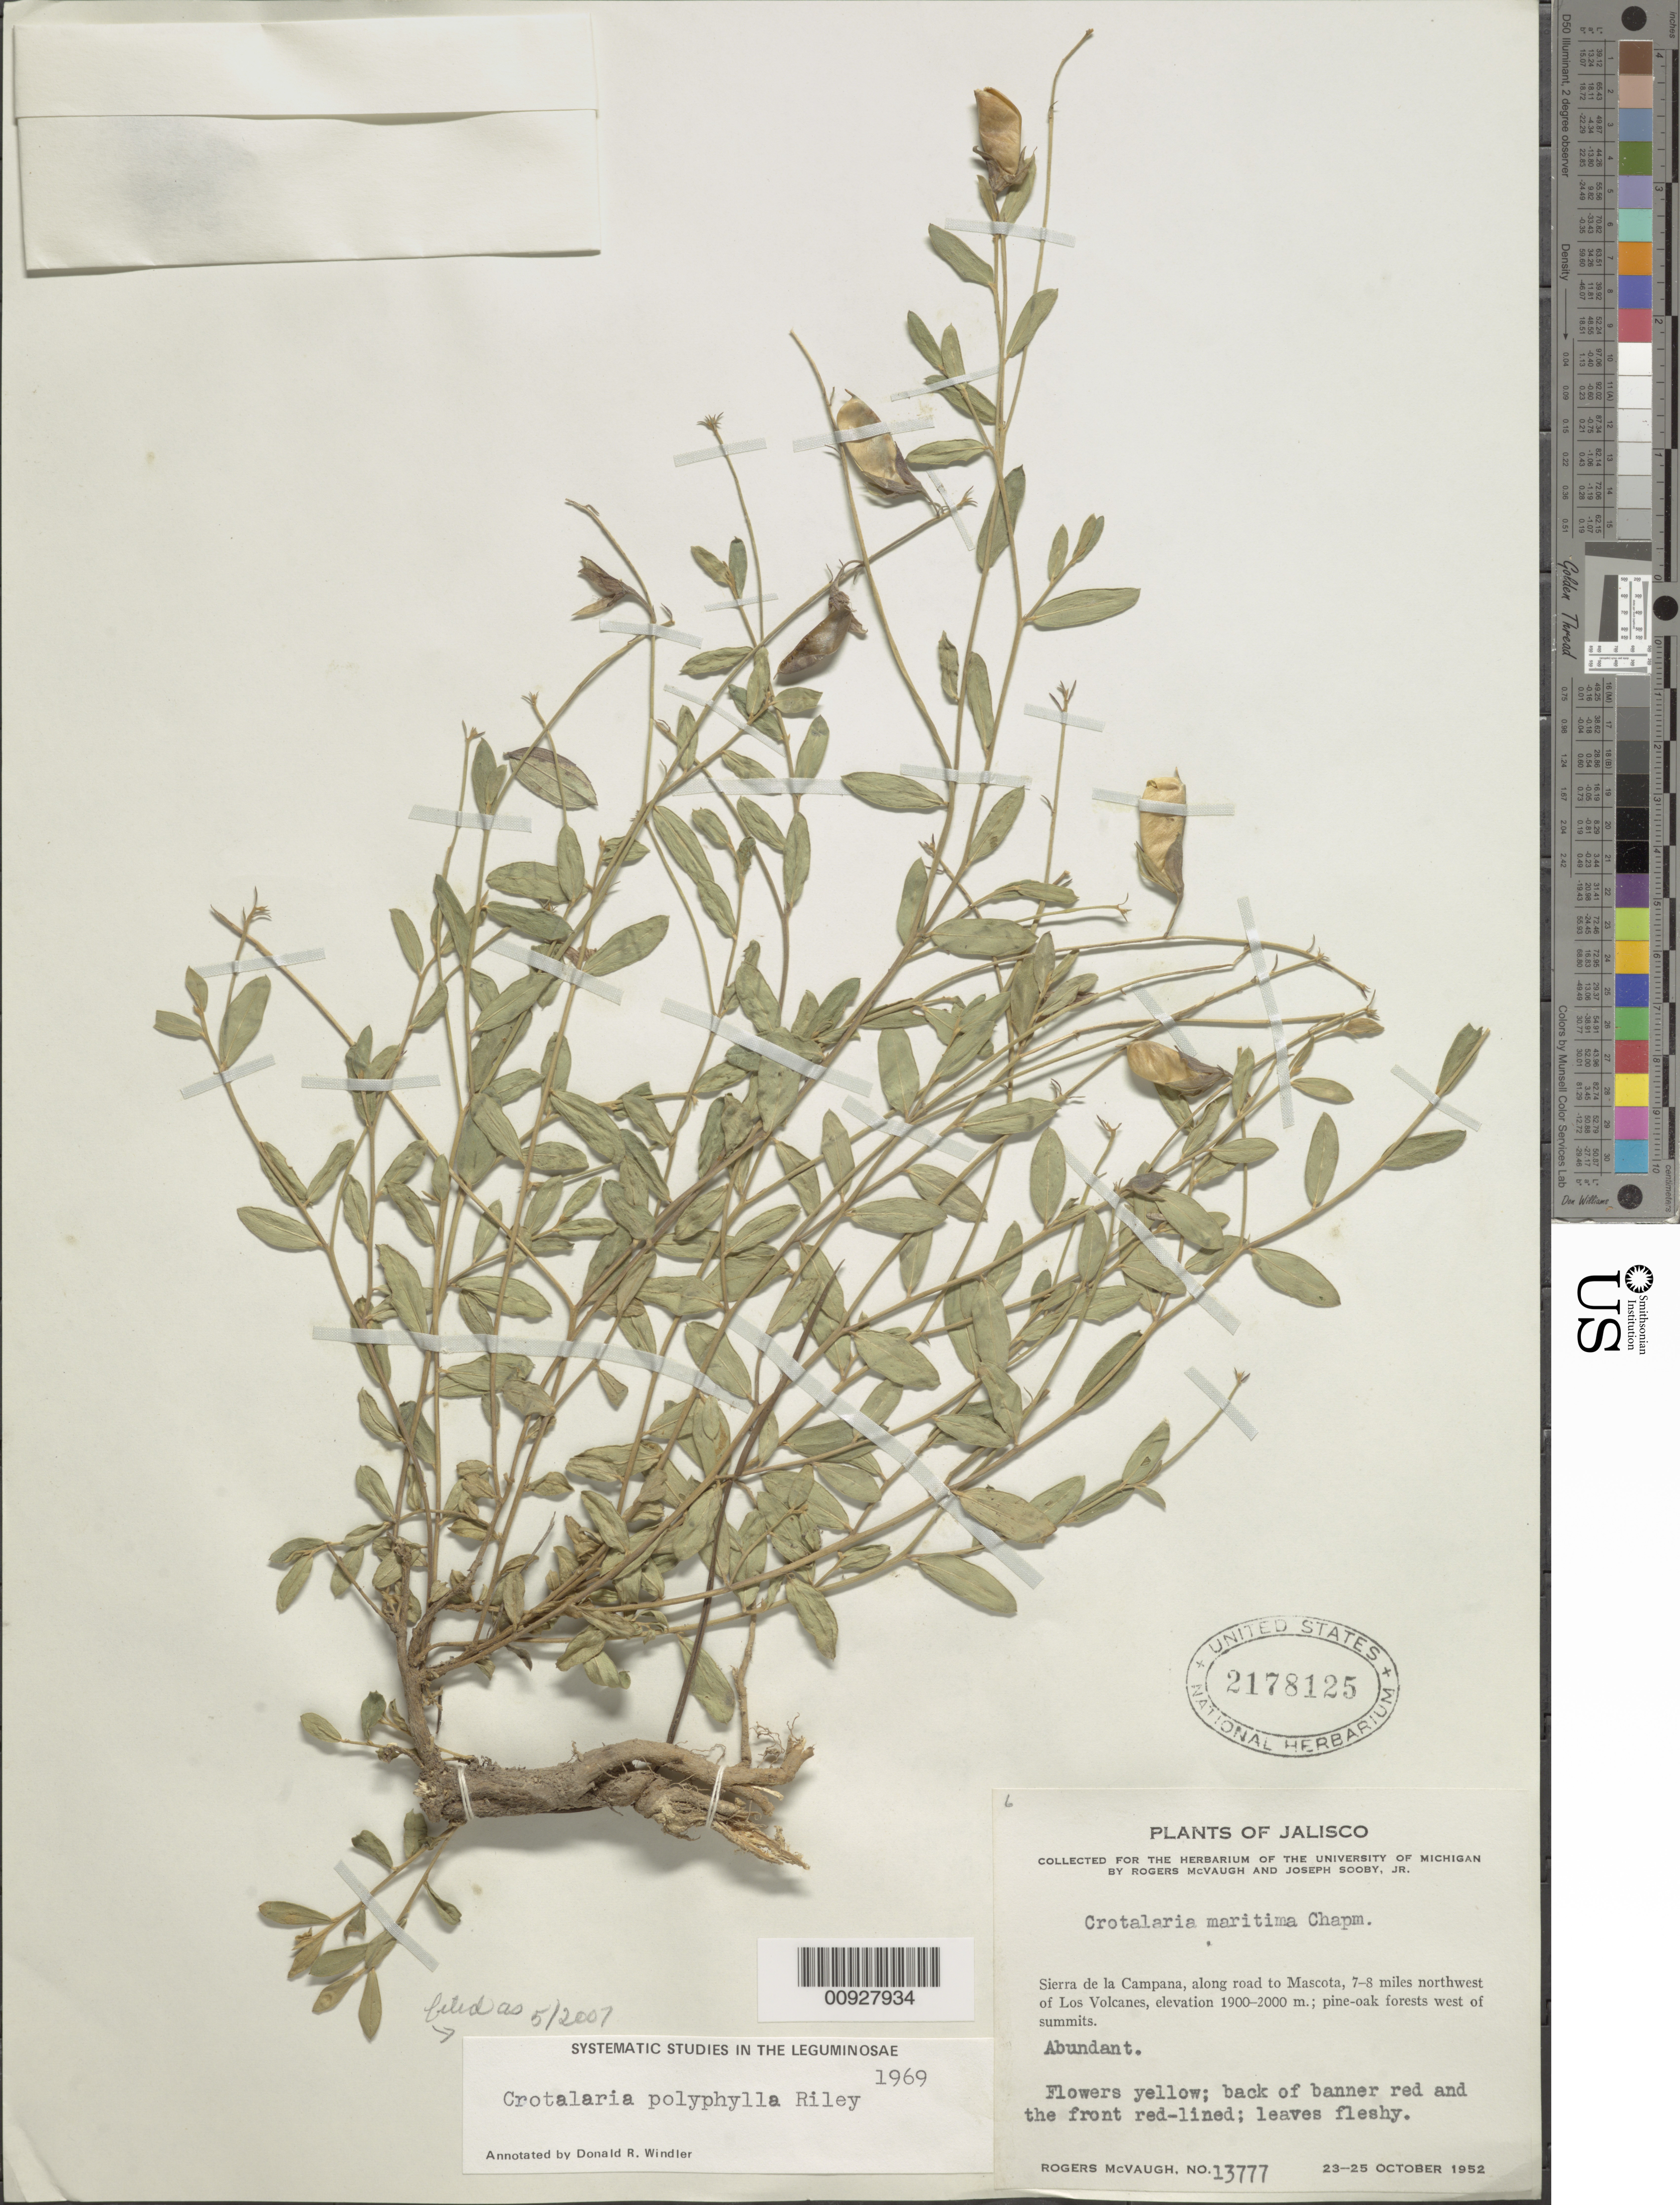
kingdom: Plantae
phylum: Tracheophyta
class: Magnoliopsida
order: Fabales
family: Fabaceae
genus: Crotalaria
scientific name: Crotalaria polyphylla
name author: Riley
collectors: R. McVaugh & J. Sooby Jr.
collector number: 13777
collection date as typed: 23 Oct 1952 to 25 Oct 1952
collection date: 1952-10-23/1952-10-25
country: Mexico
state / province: Jalisco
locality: Sierra de la Campana, along road to Mascota, 7-8 miles northwest of Los Volcanes.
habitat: Pine-oak forests west of summits.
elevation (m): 2000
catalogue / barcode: US 2178125